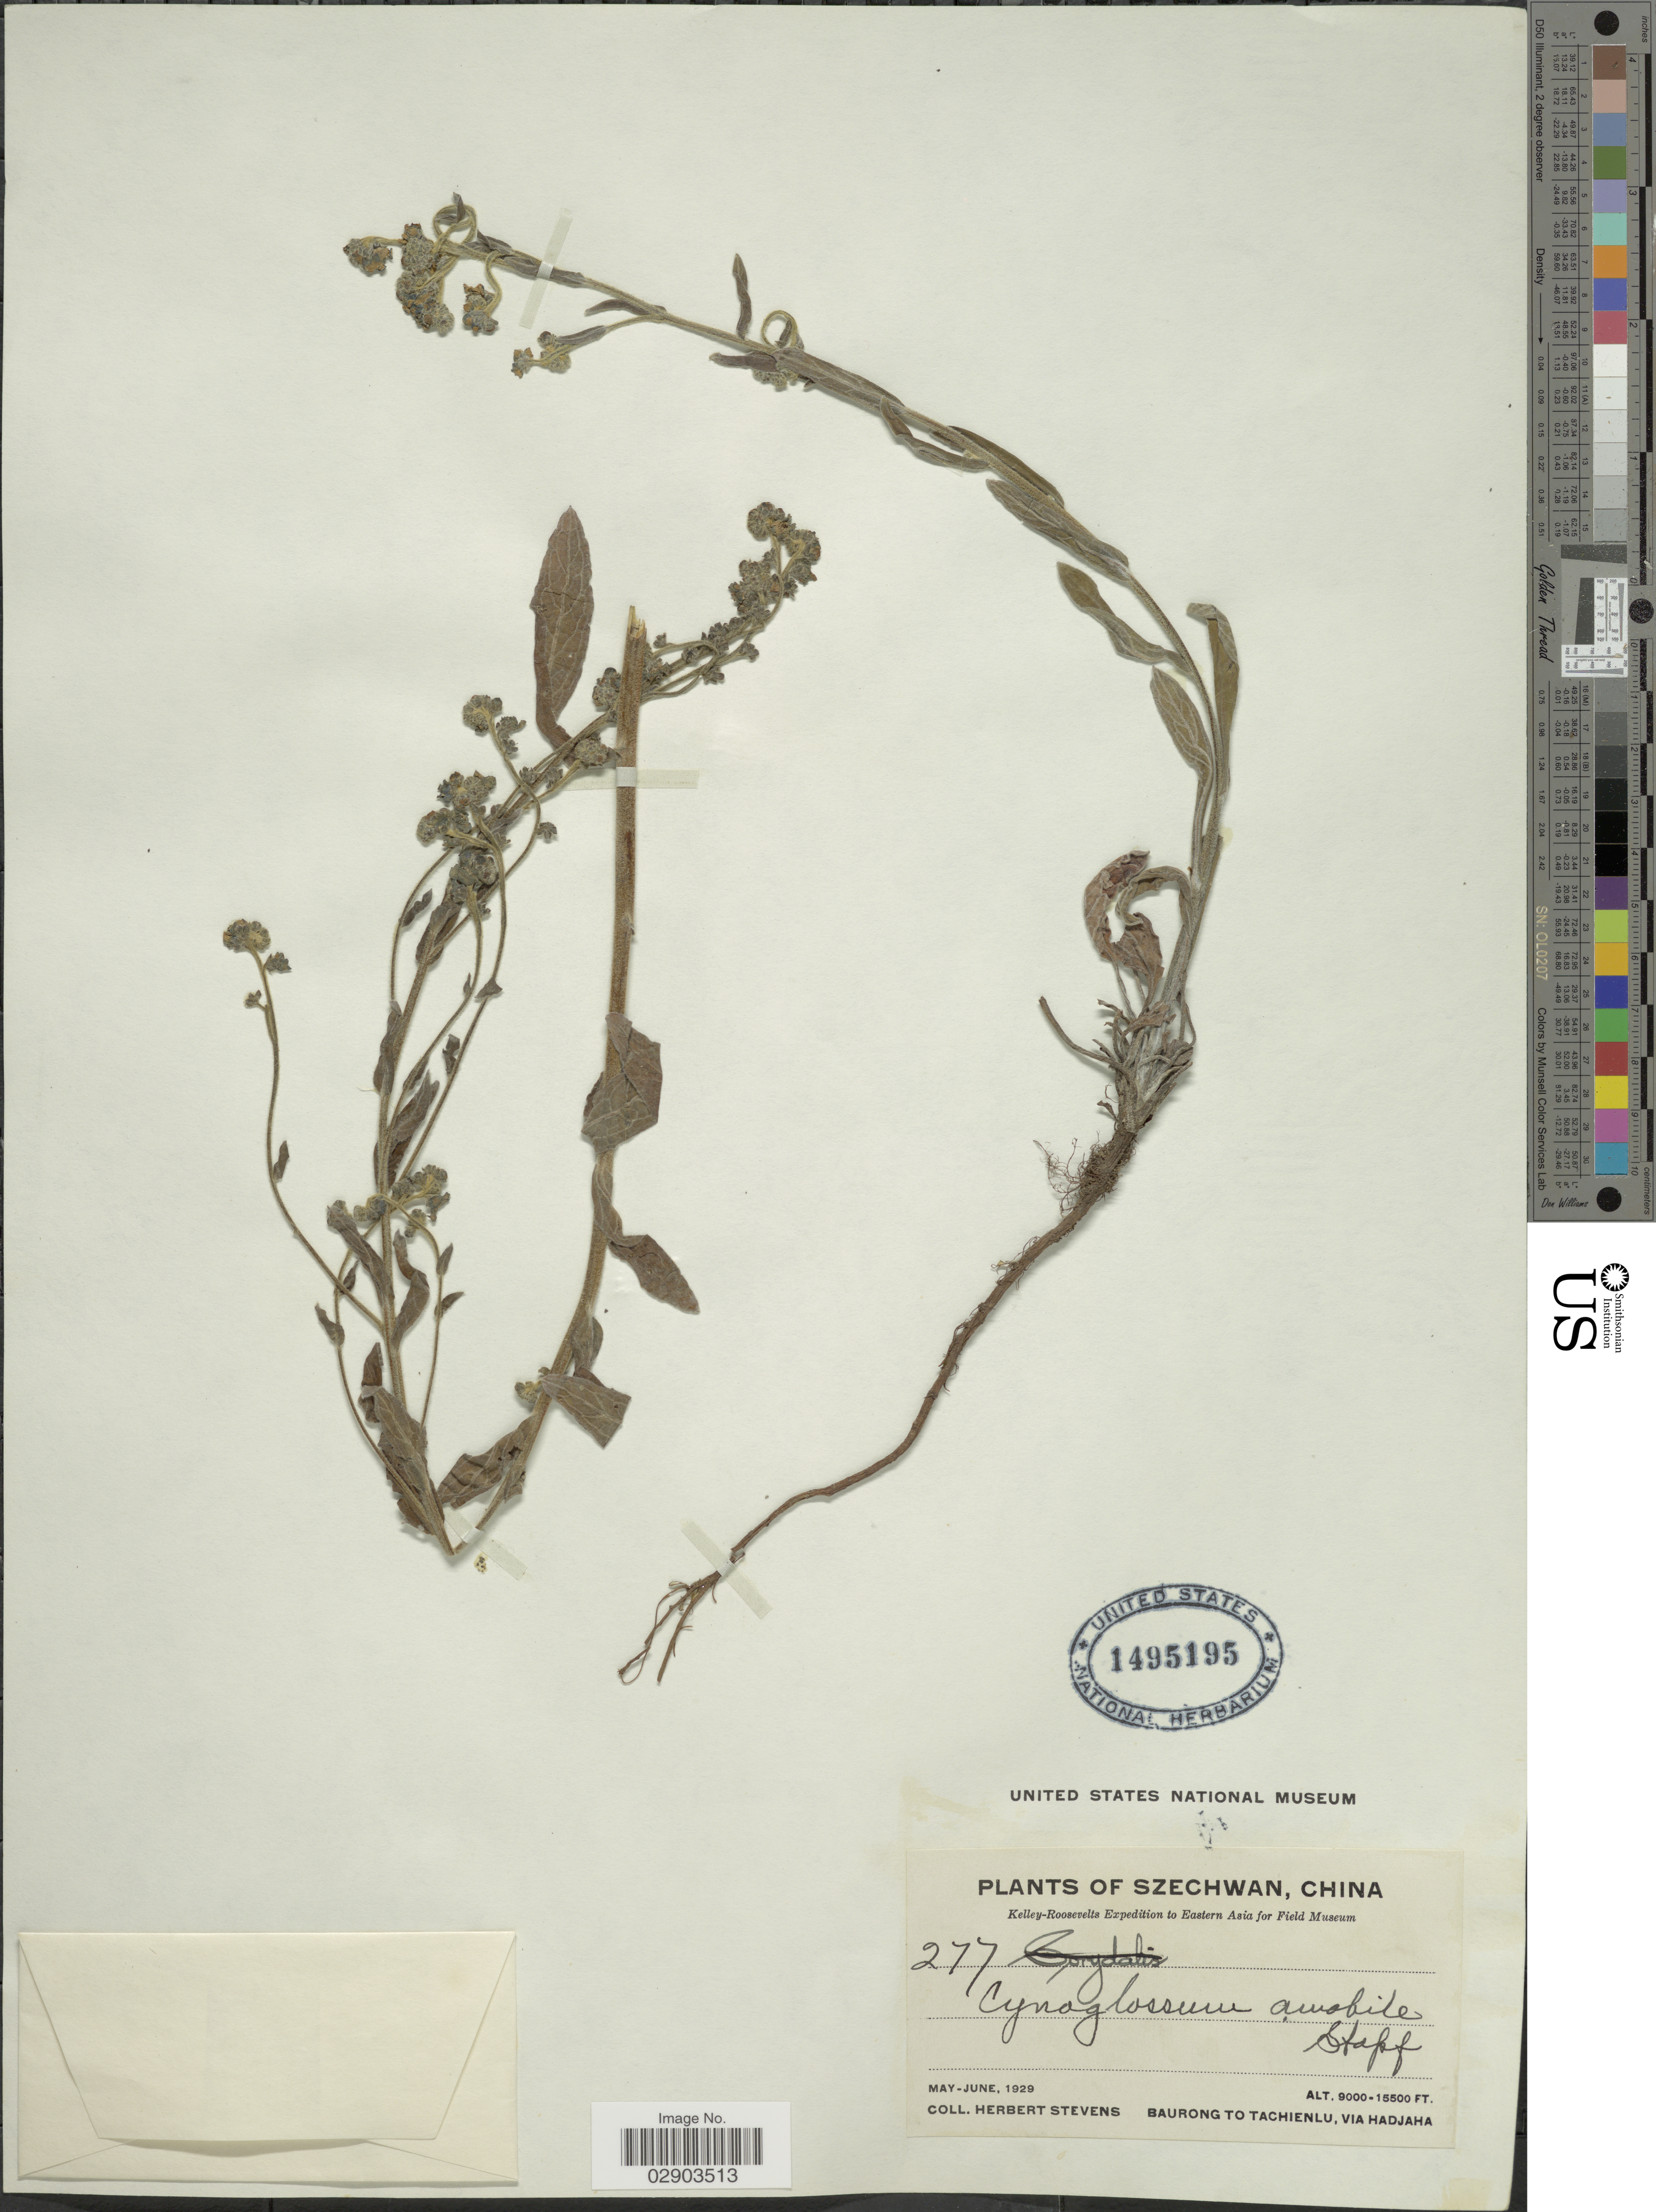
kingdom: Plantae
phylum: Tracheophyta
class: Magnoliopsida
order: Boraginales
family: Boraginaceae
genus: Cynoglossum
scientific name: Cynoglossum amabile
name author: Stapf & J.R. Drumm.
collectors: H. Stevens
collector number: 277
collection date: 1929-05/1929-06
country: China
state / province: Sichuan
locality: Szechwan. Baurong to Tachienlu, via Hadjaha.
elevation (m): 2743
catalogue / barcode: US 1495195